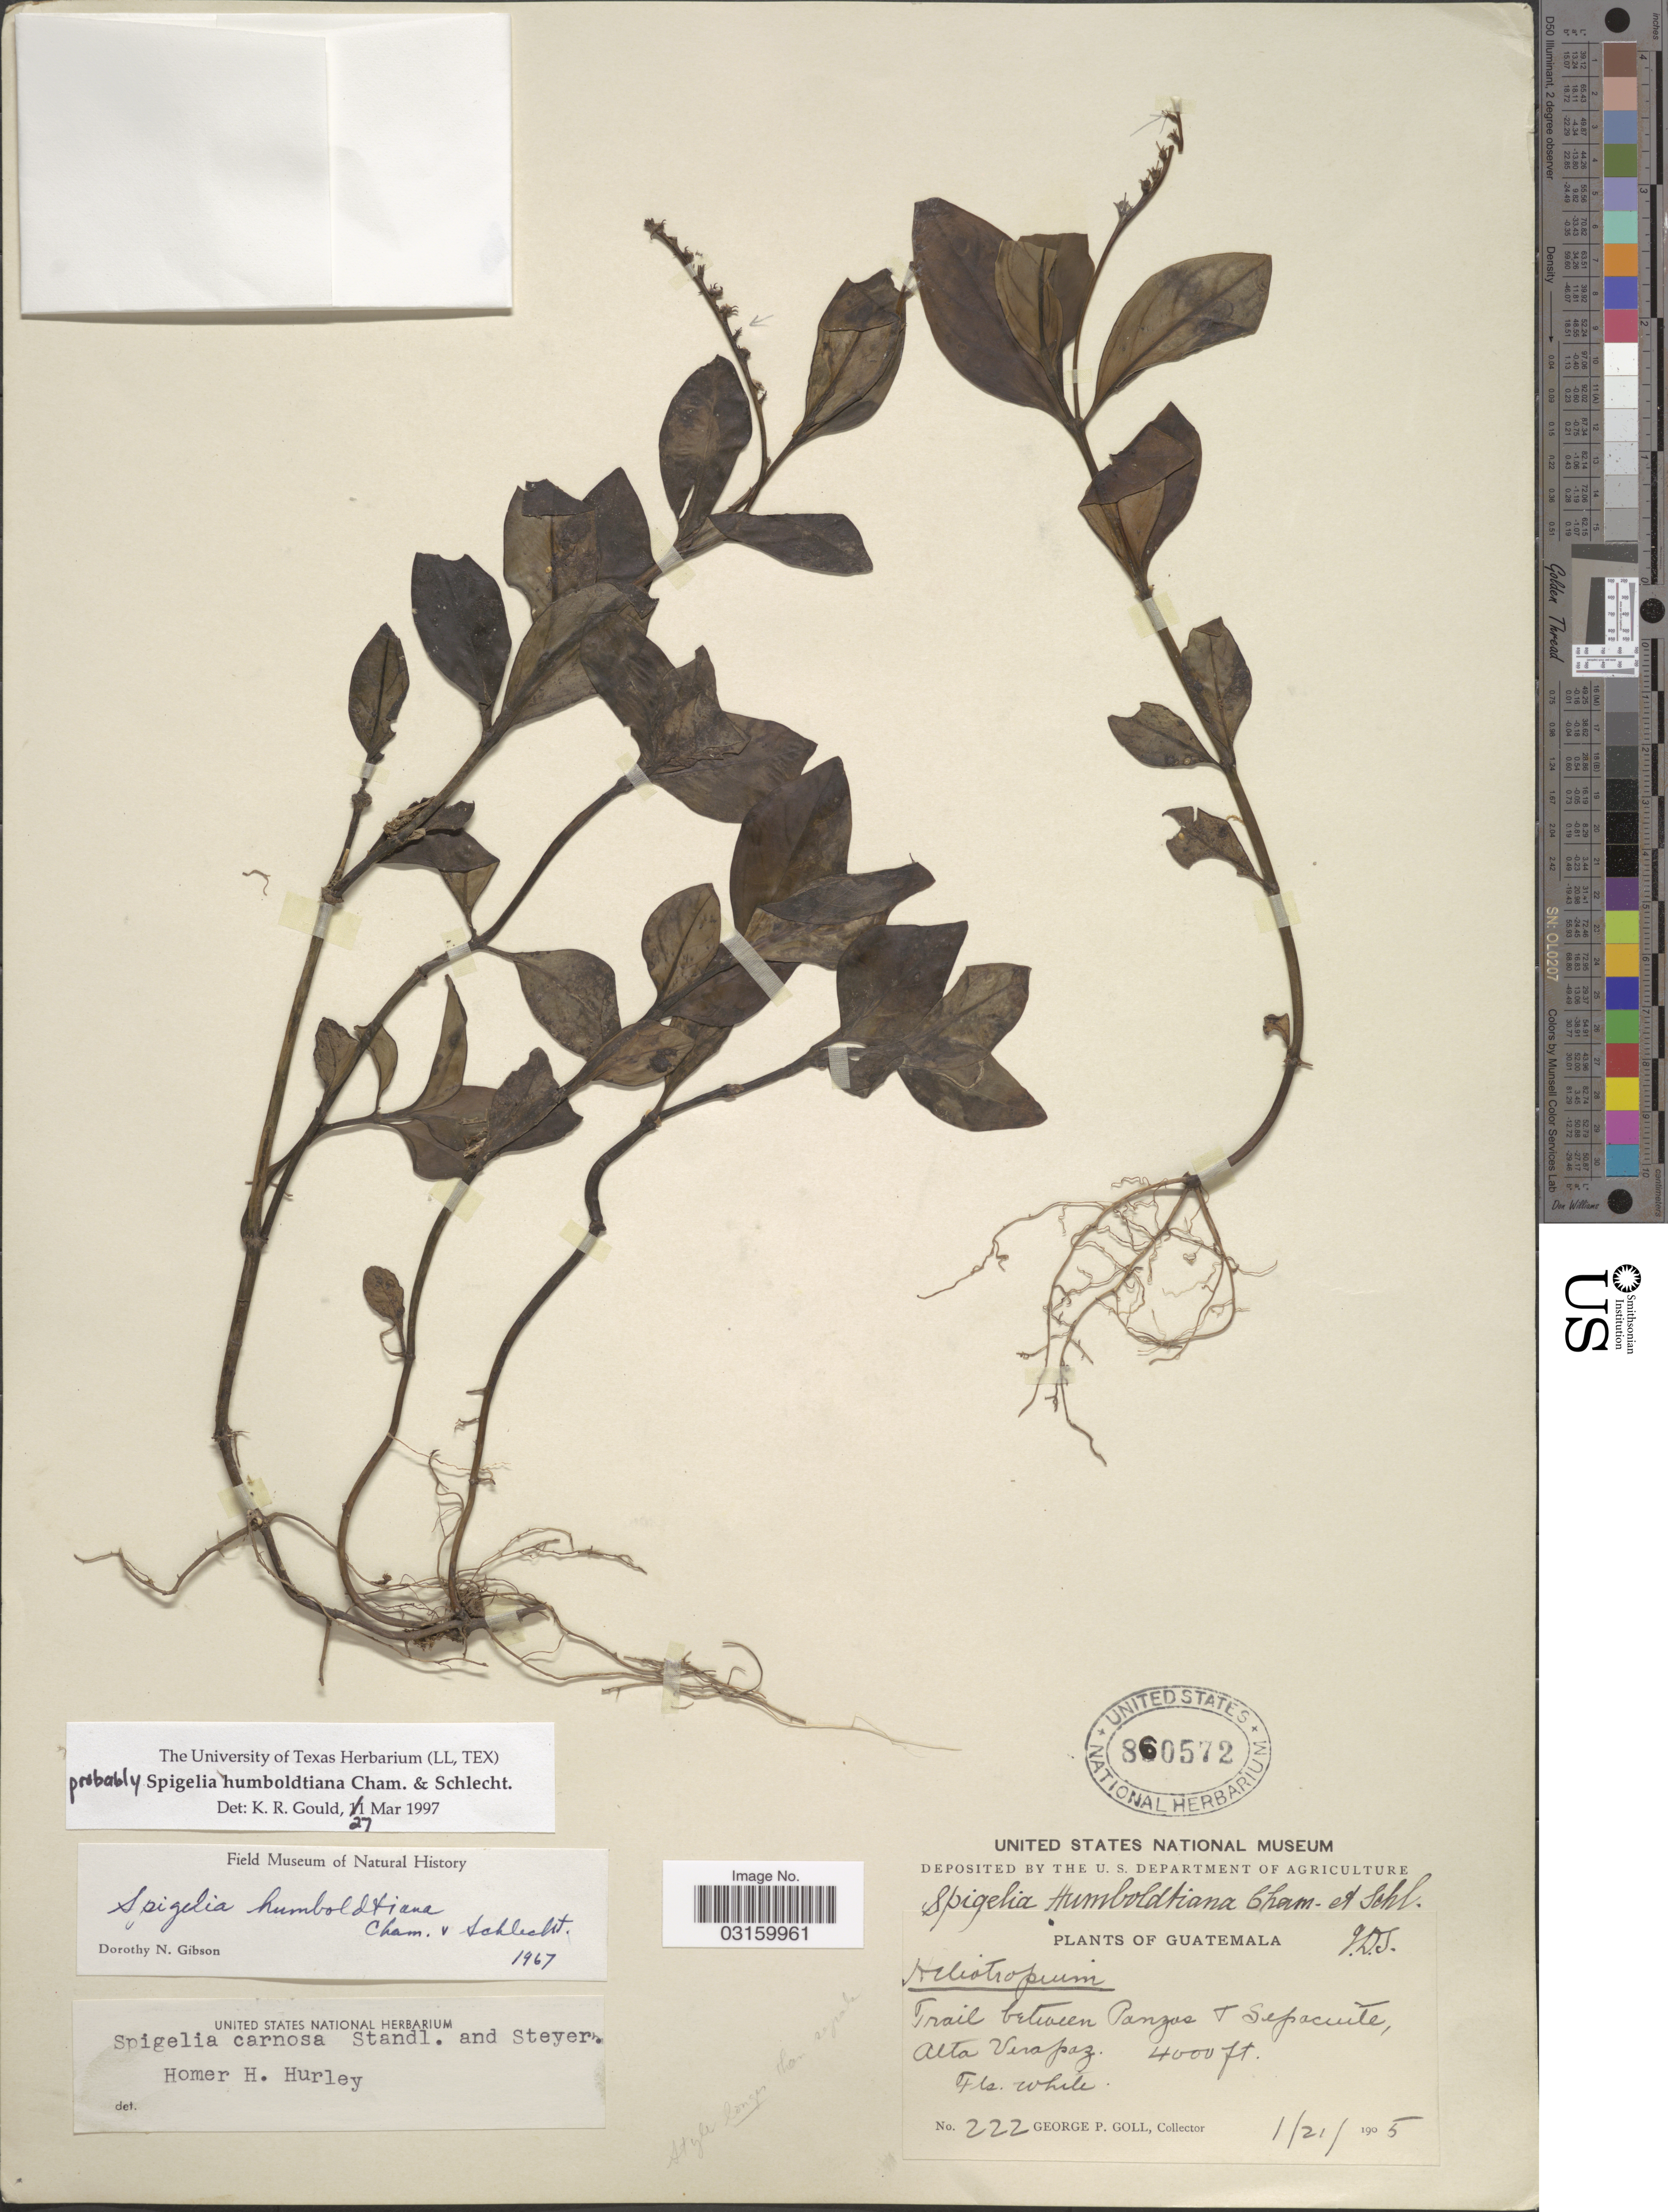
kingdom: Plantae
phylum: Tracheophyta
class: Magnoliopsida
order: Gentianales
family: Loganiaceae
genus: Spigelia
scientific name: Spigelia humboldtiana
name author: Cham. & Schltdl.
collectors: G. P. Goll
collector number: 222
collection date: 1905-01-21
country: Guatemala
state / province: Alta Verapaz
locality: Trail between Panzos, Sepacuite.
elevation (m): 1219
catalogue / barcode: US 860572